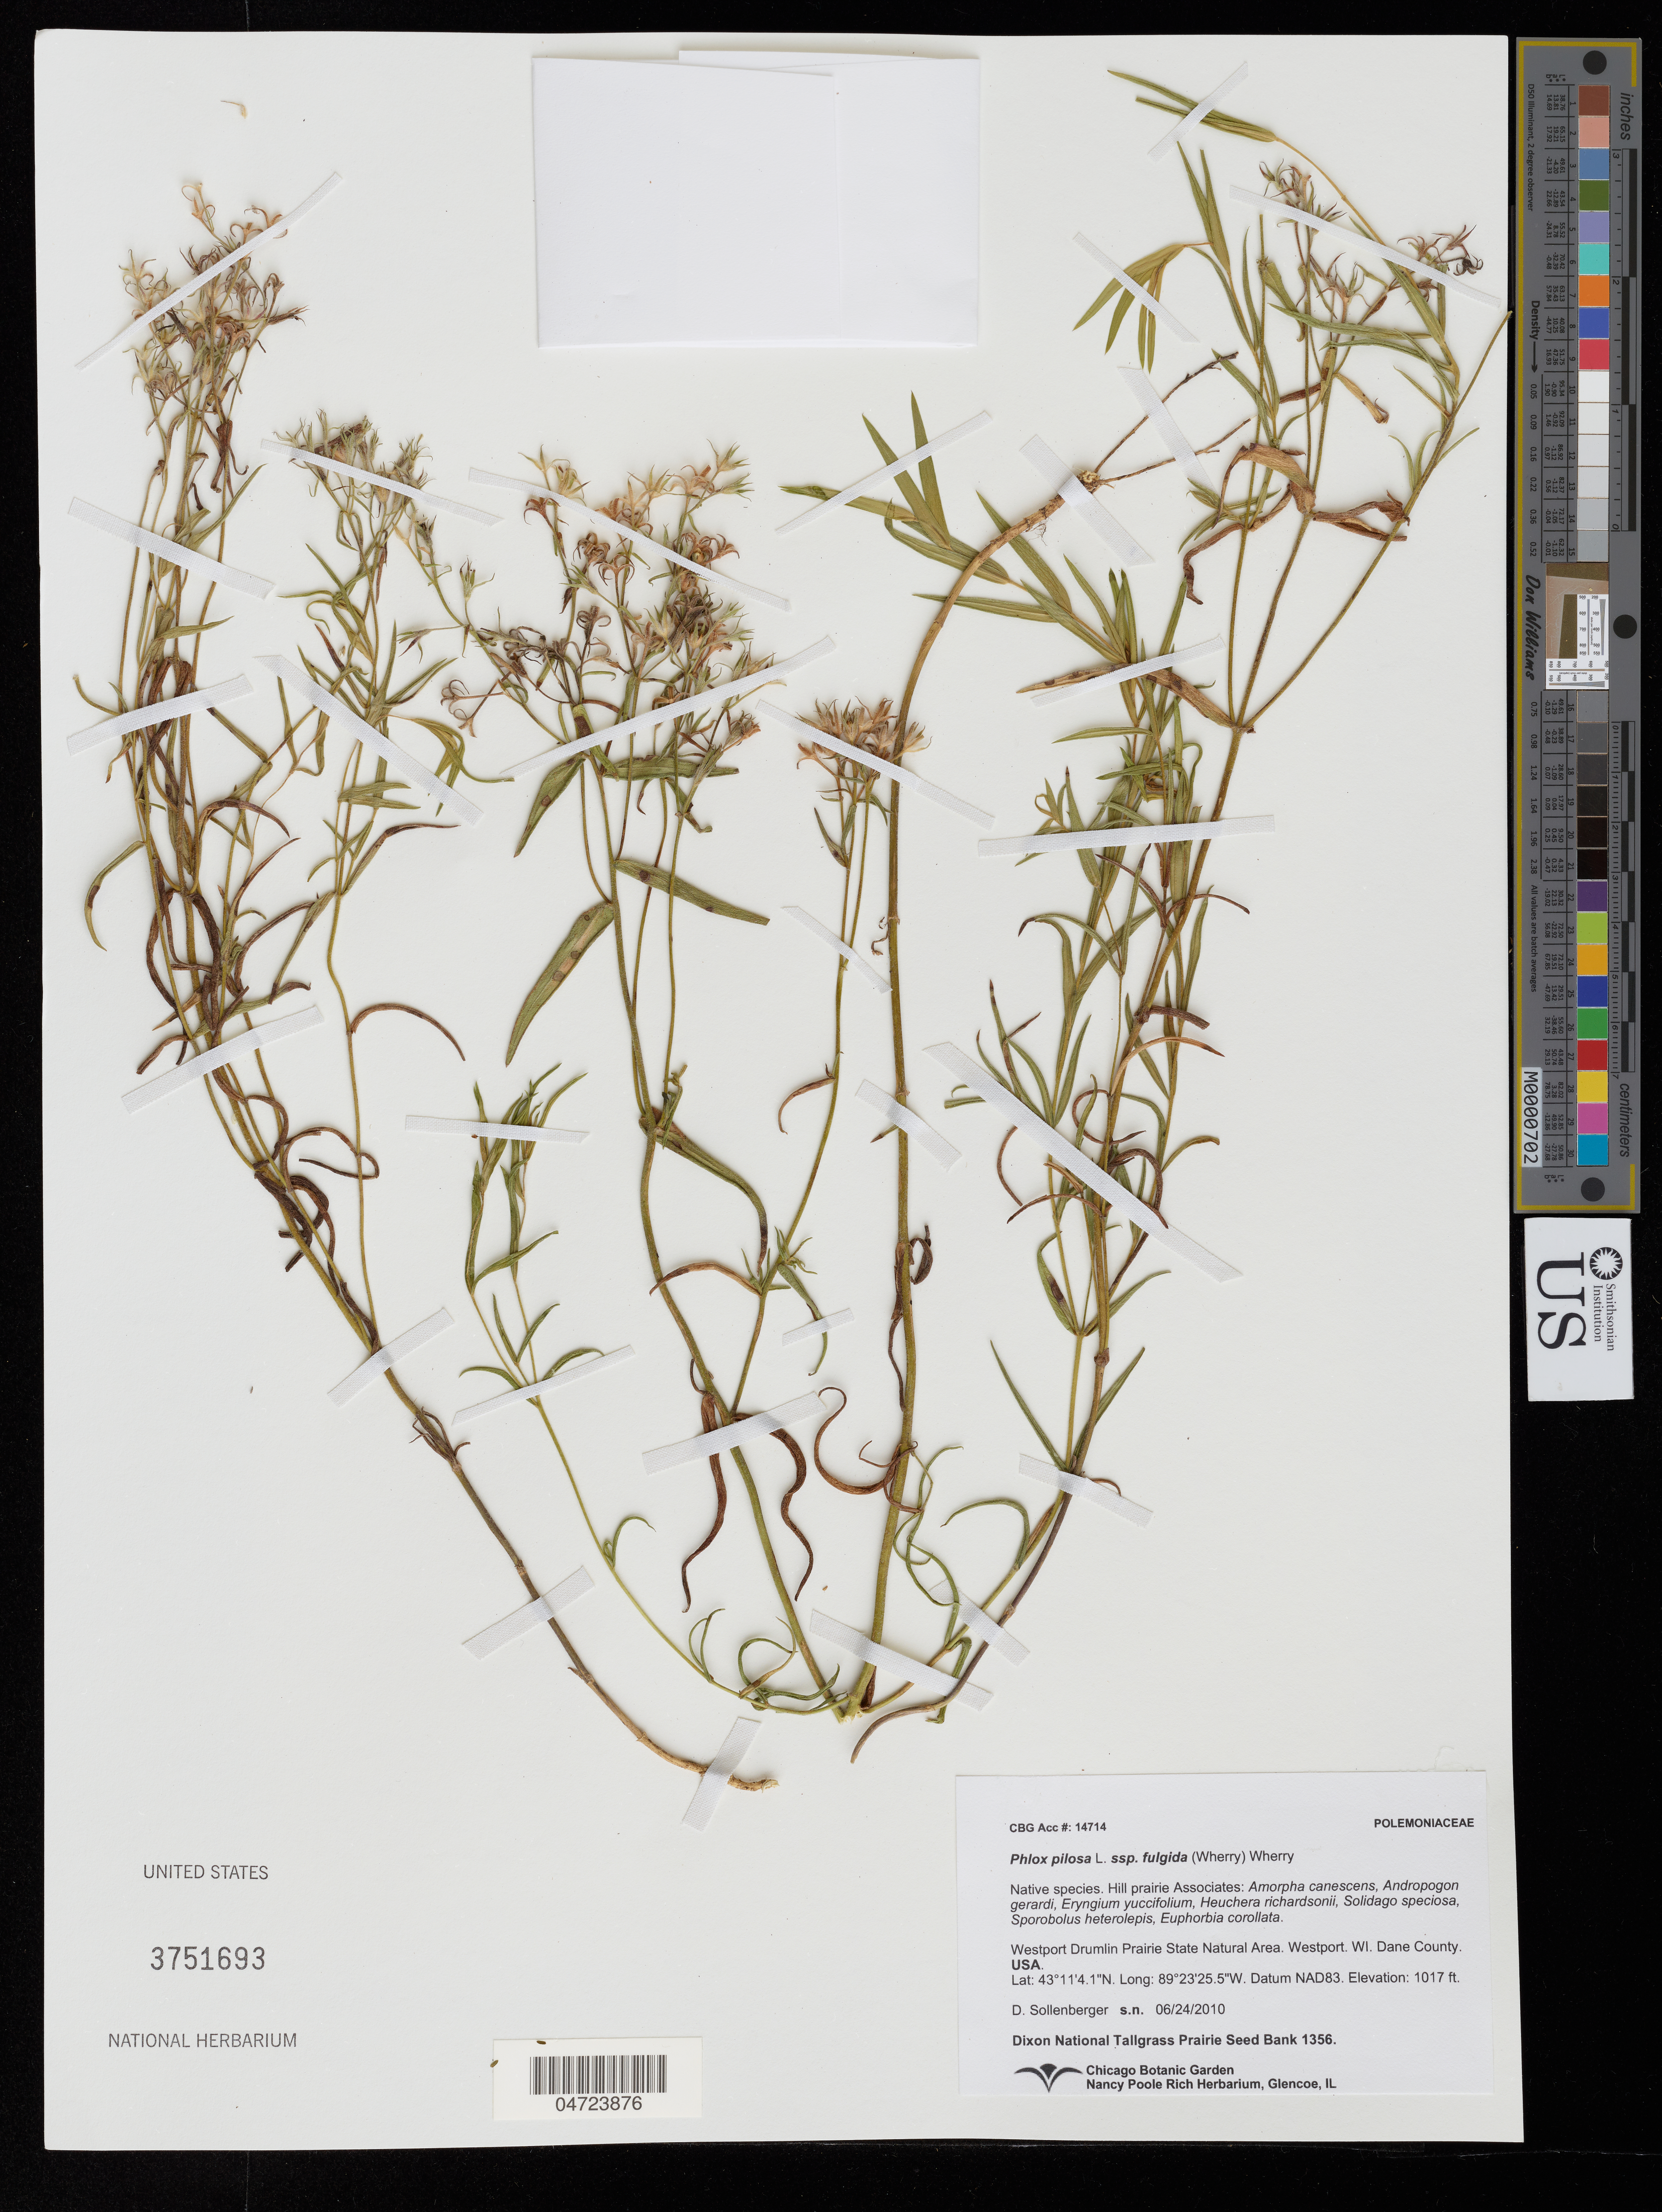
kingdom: Plantae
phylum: Tracheophyta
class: Magnoliopsida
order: Ericales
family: Polemoniaceae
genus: Phlox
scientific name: Phlox pilosa subsp. fulgida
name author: (Wherry) Wherry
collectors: D. Sollenberger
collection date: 2010-06-24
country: United States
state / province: Wisconsin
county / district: Dane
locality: Westport Drumlin Prairie State Natural Area. Westport. Dane County.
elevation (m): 310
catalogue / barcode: US 3751693